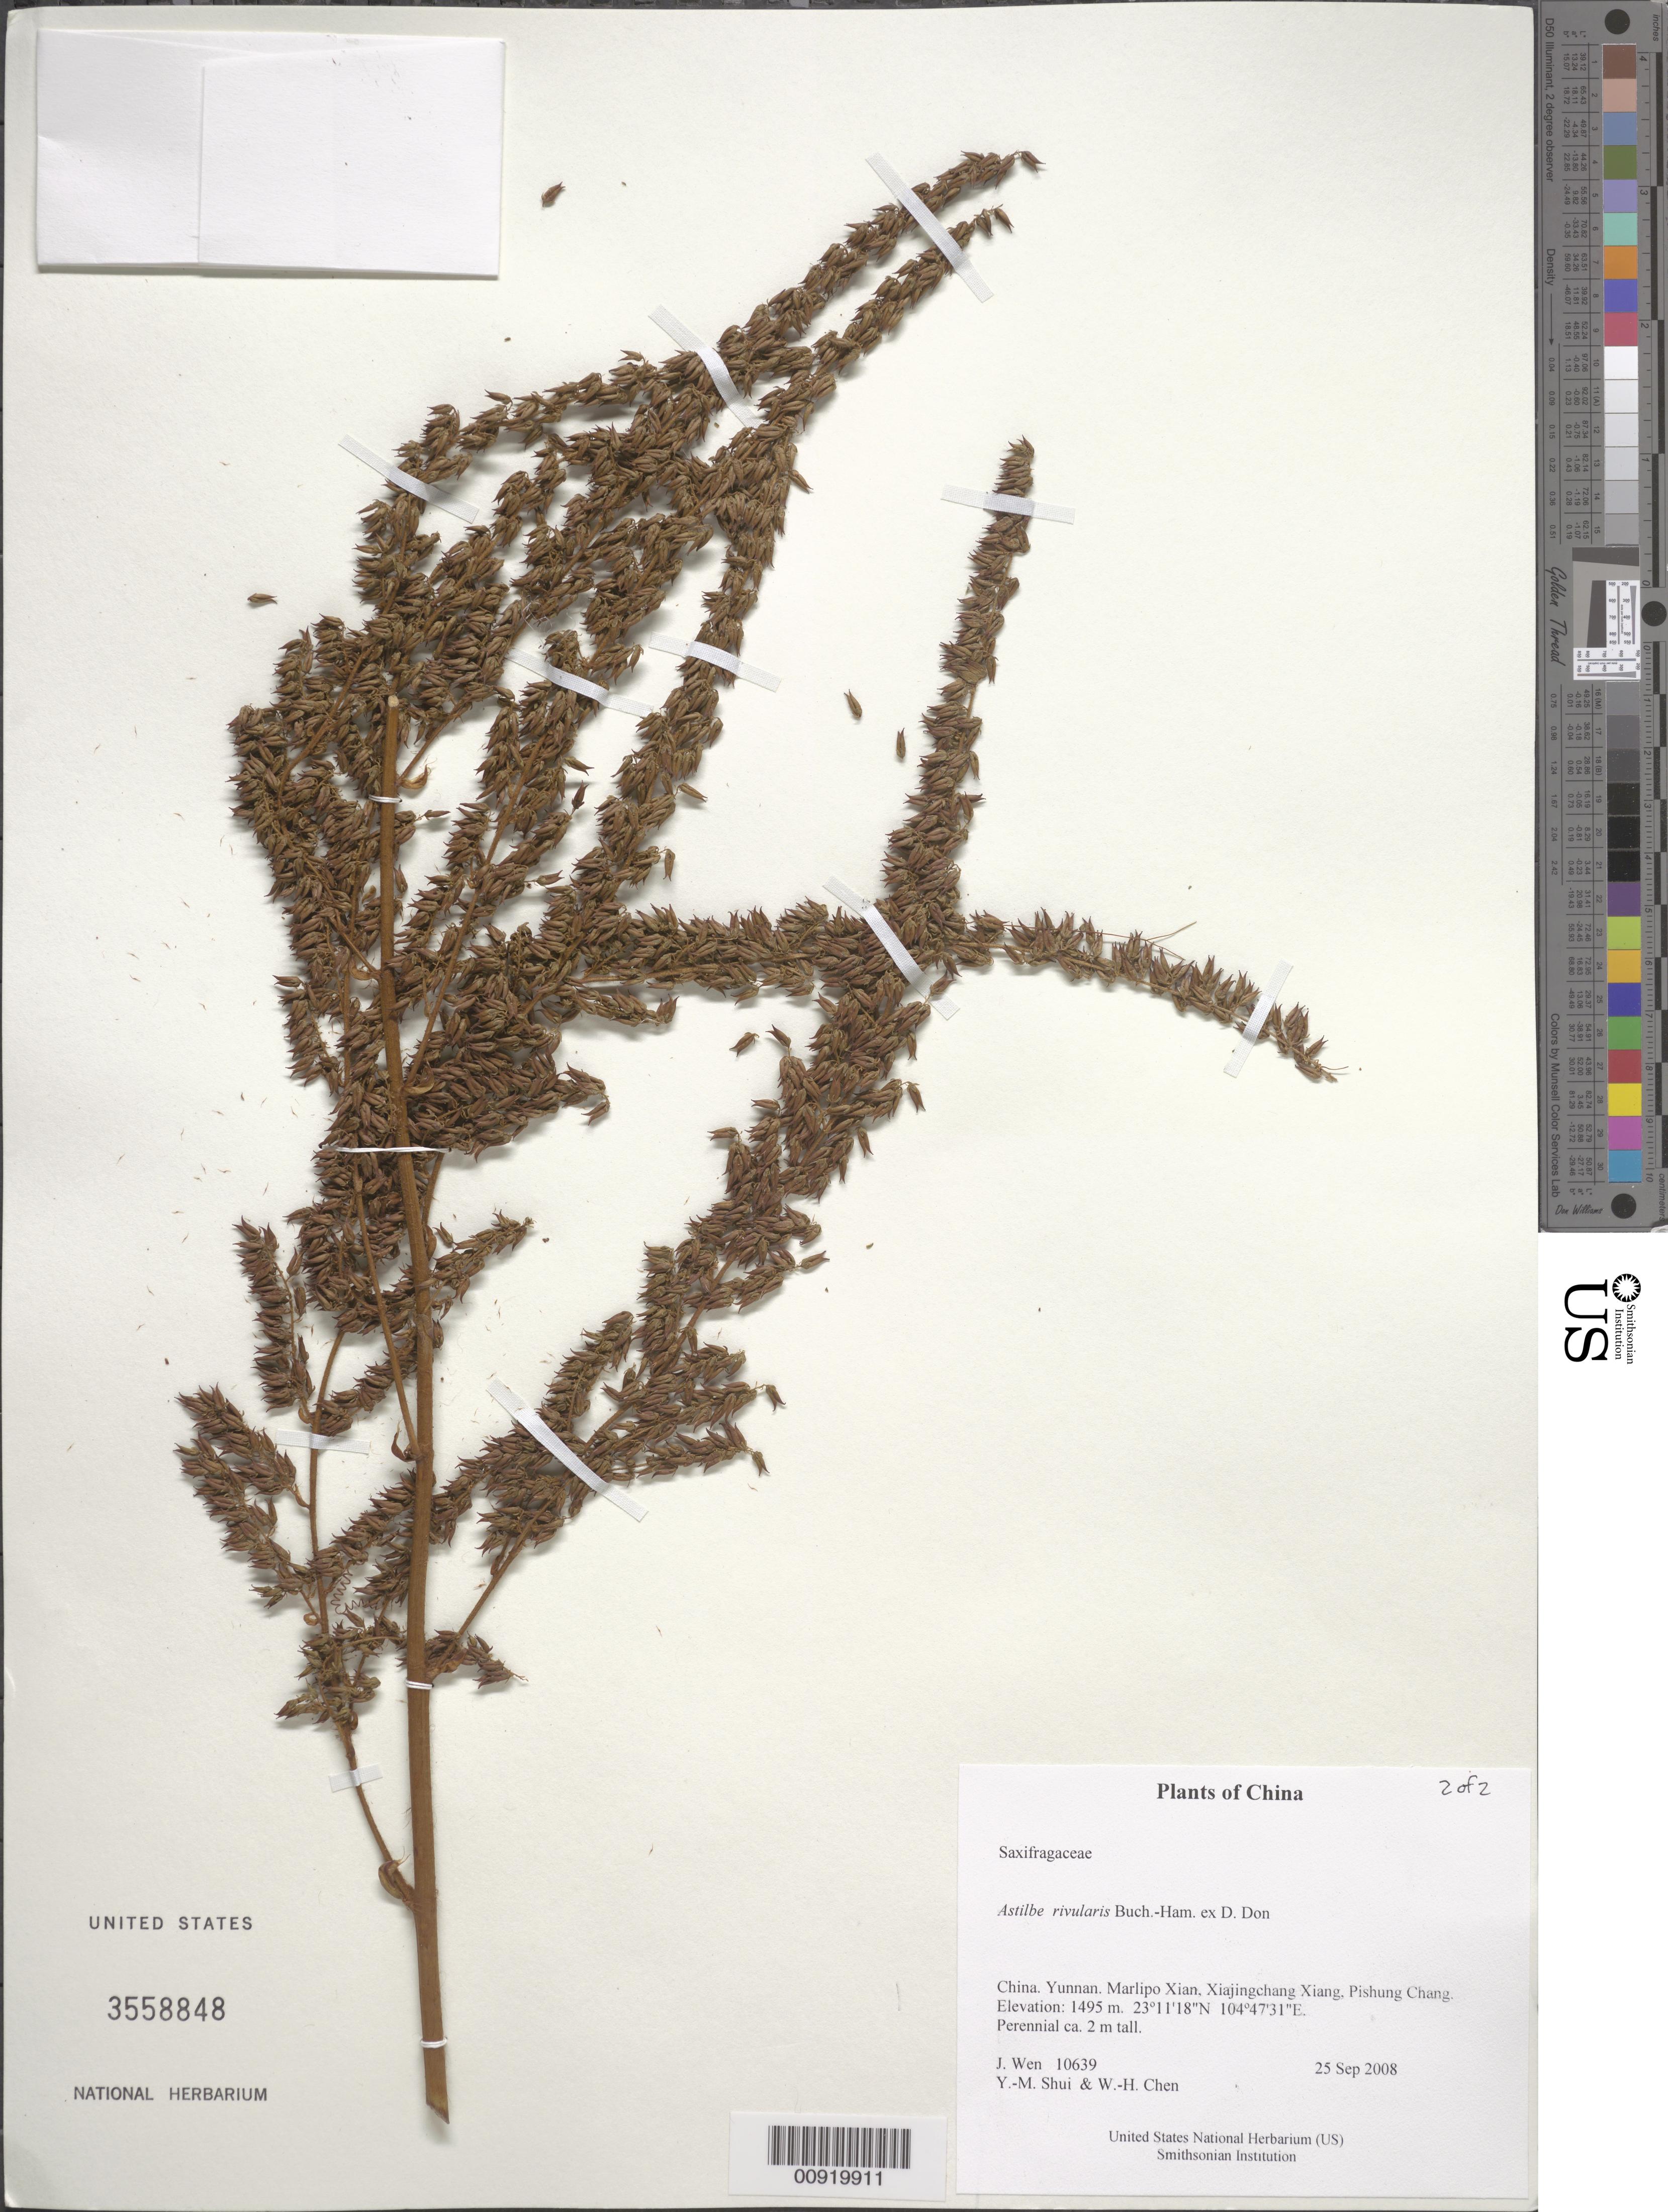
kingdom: Plantae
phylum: Tracheophyta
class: Magnoliopsida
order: Saxifragales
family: Saxifragaceae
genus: Astilbe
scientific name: Astilbe rivularis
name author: Buch.-Ham. ex D. Don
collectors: J. Wen, Y. Shui & W. Chen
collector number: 10639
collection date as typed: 25 Sep 2008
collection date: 2008-09-25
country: China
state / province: Yunnan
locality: Marlipo Xian, Xiajingchang Xiang, Pishung Chang.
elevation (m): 1495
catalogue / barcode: US 3558848